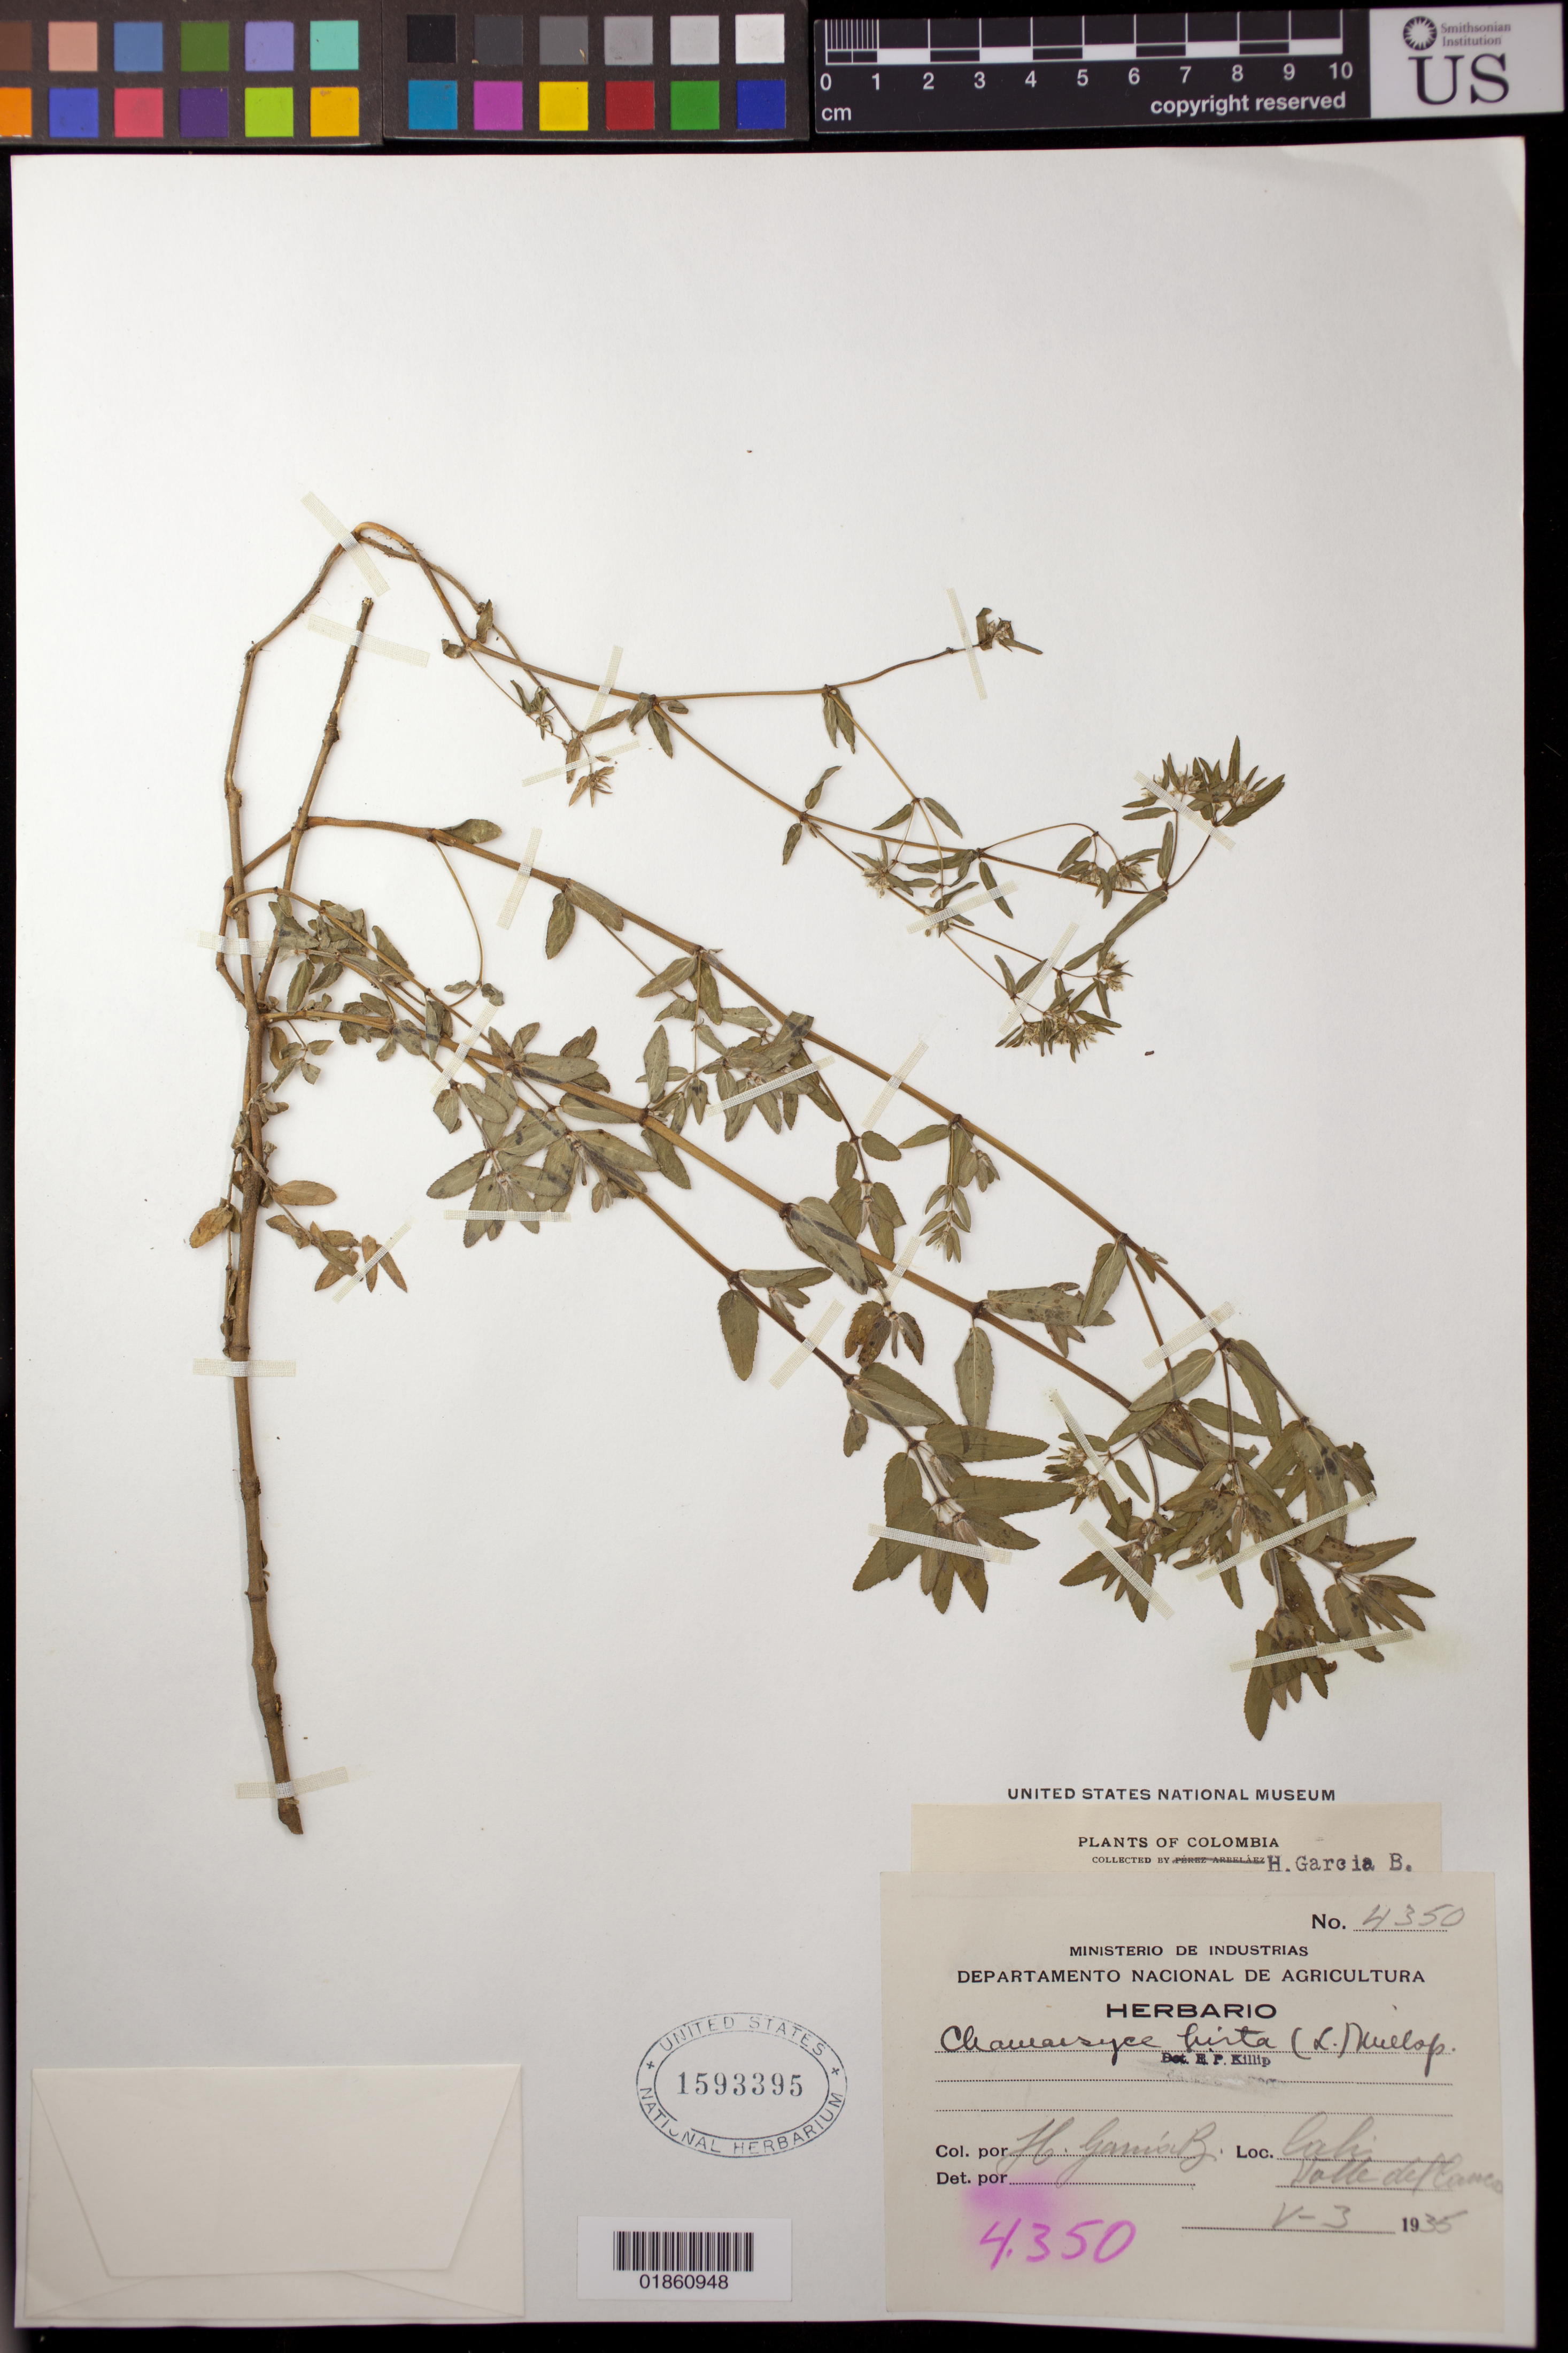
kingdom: Plantae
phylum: Tracheophyta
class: Magnoliopsida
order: Malpighiales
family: Euphorbiaceae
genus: Euphorbia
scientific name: Euphorbia hypericifolia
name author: L.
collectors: H. García Barriga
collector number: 4350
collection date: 1935-05-03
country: Colombia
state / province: Valle del Cauca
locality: Cali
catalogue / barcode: US 1593395